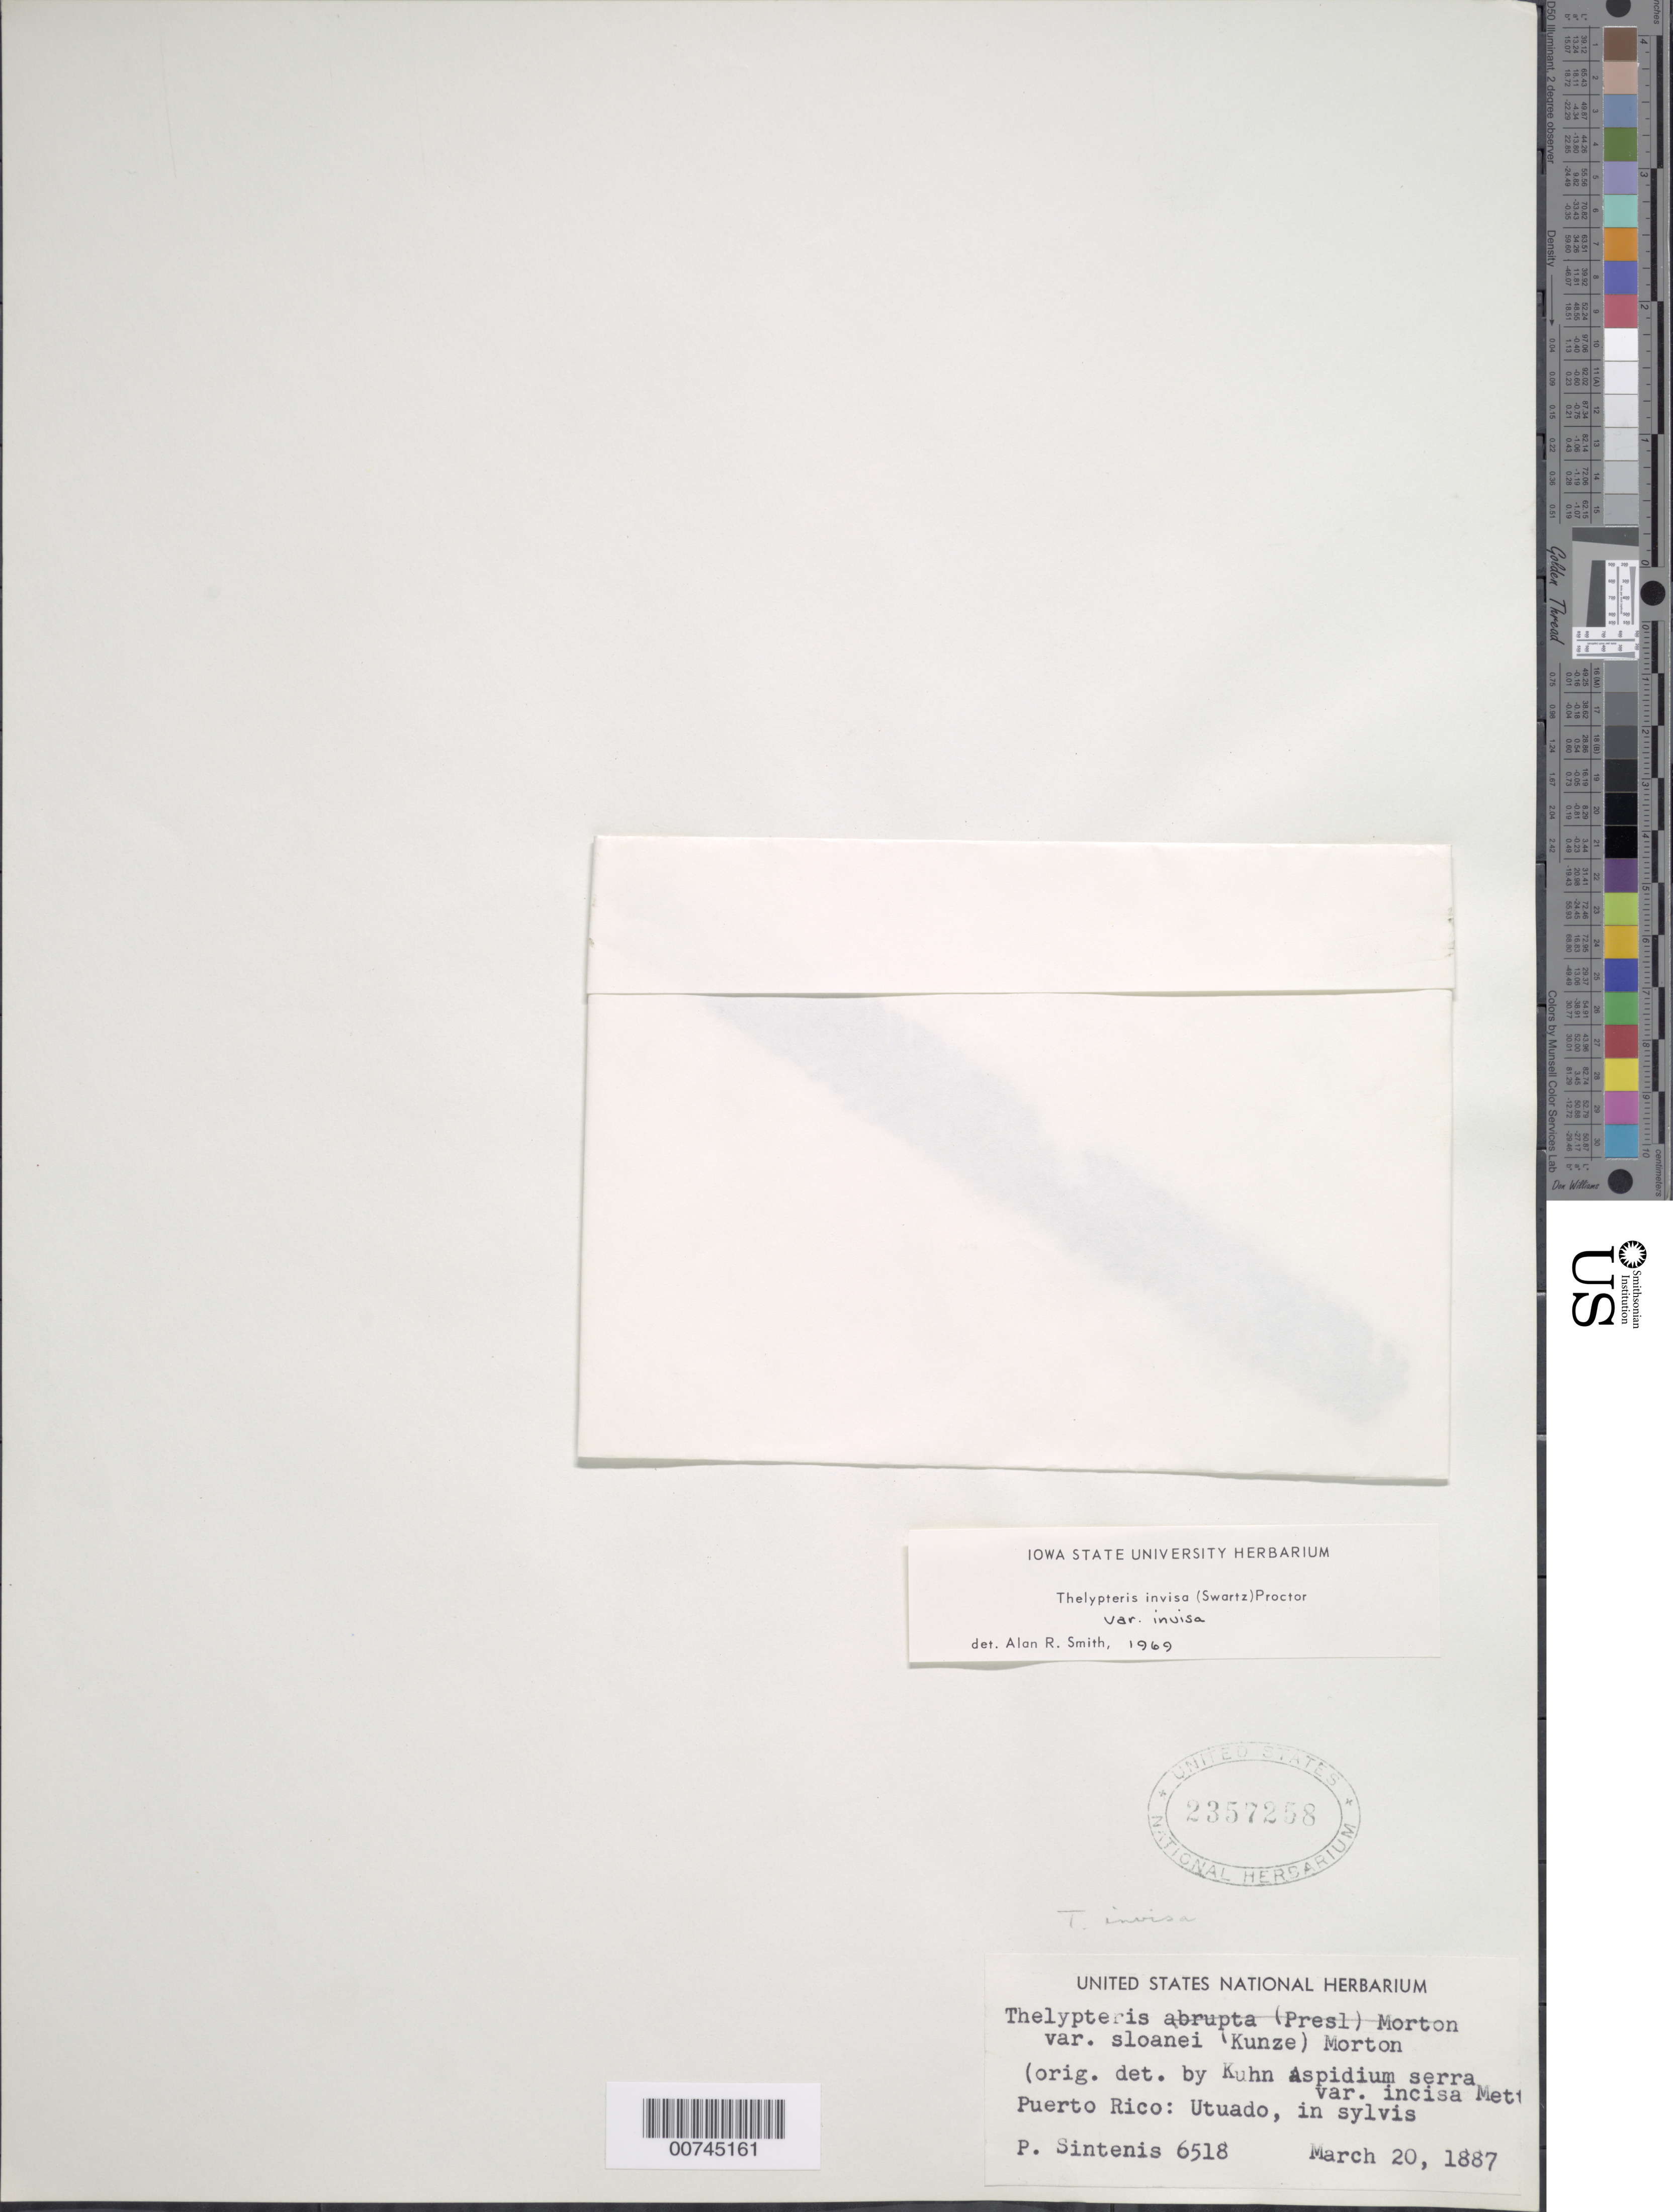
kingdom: Plantae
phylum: Tracheophyta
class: Polypodiopsida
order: Polypodiales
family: Thelypteridaceae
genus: Cyclosorus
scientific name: Cyclosorus grandis (A.R. Sm.) comb. nov., ined 2015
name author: (A.R. Sm.)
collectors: P. Sintenis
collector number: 6518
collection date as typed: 20 Mar 1887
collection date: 1887-03-20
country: Puerto Rico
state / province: Utuado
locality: In sylvis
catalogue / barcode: US 2357258